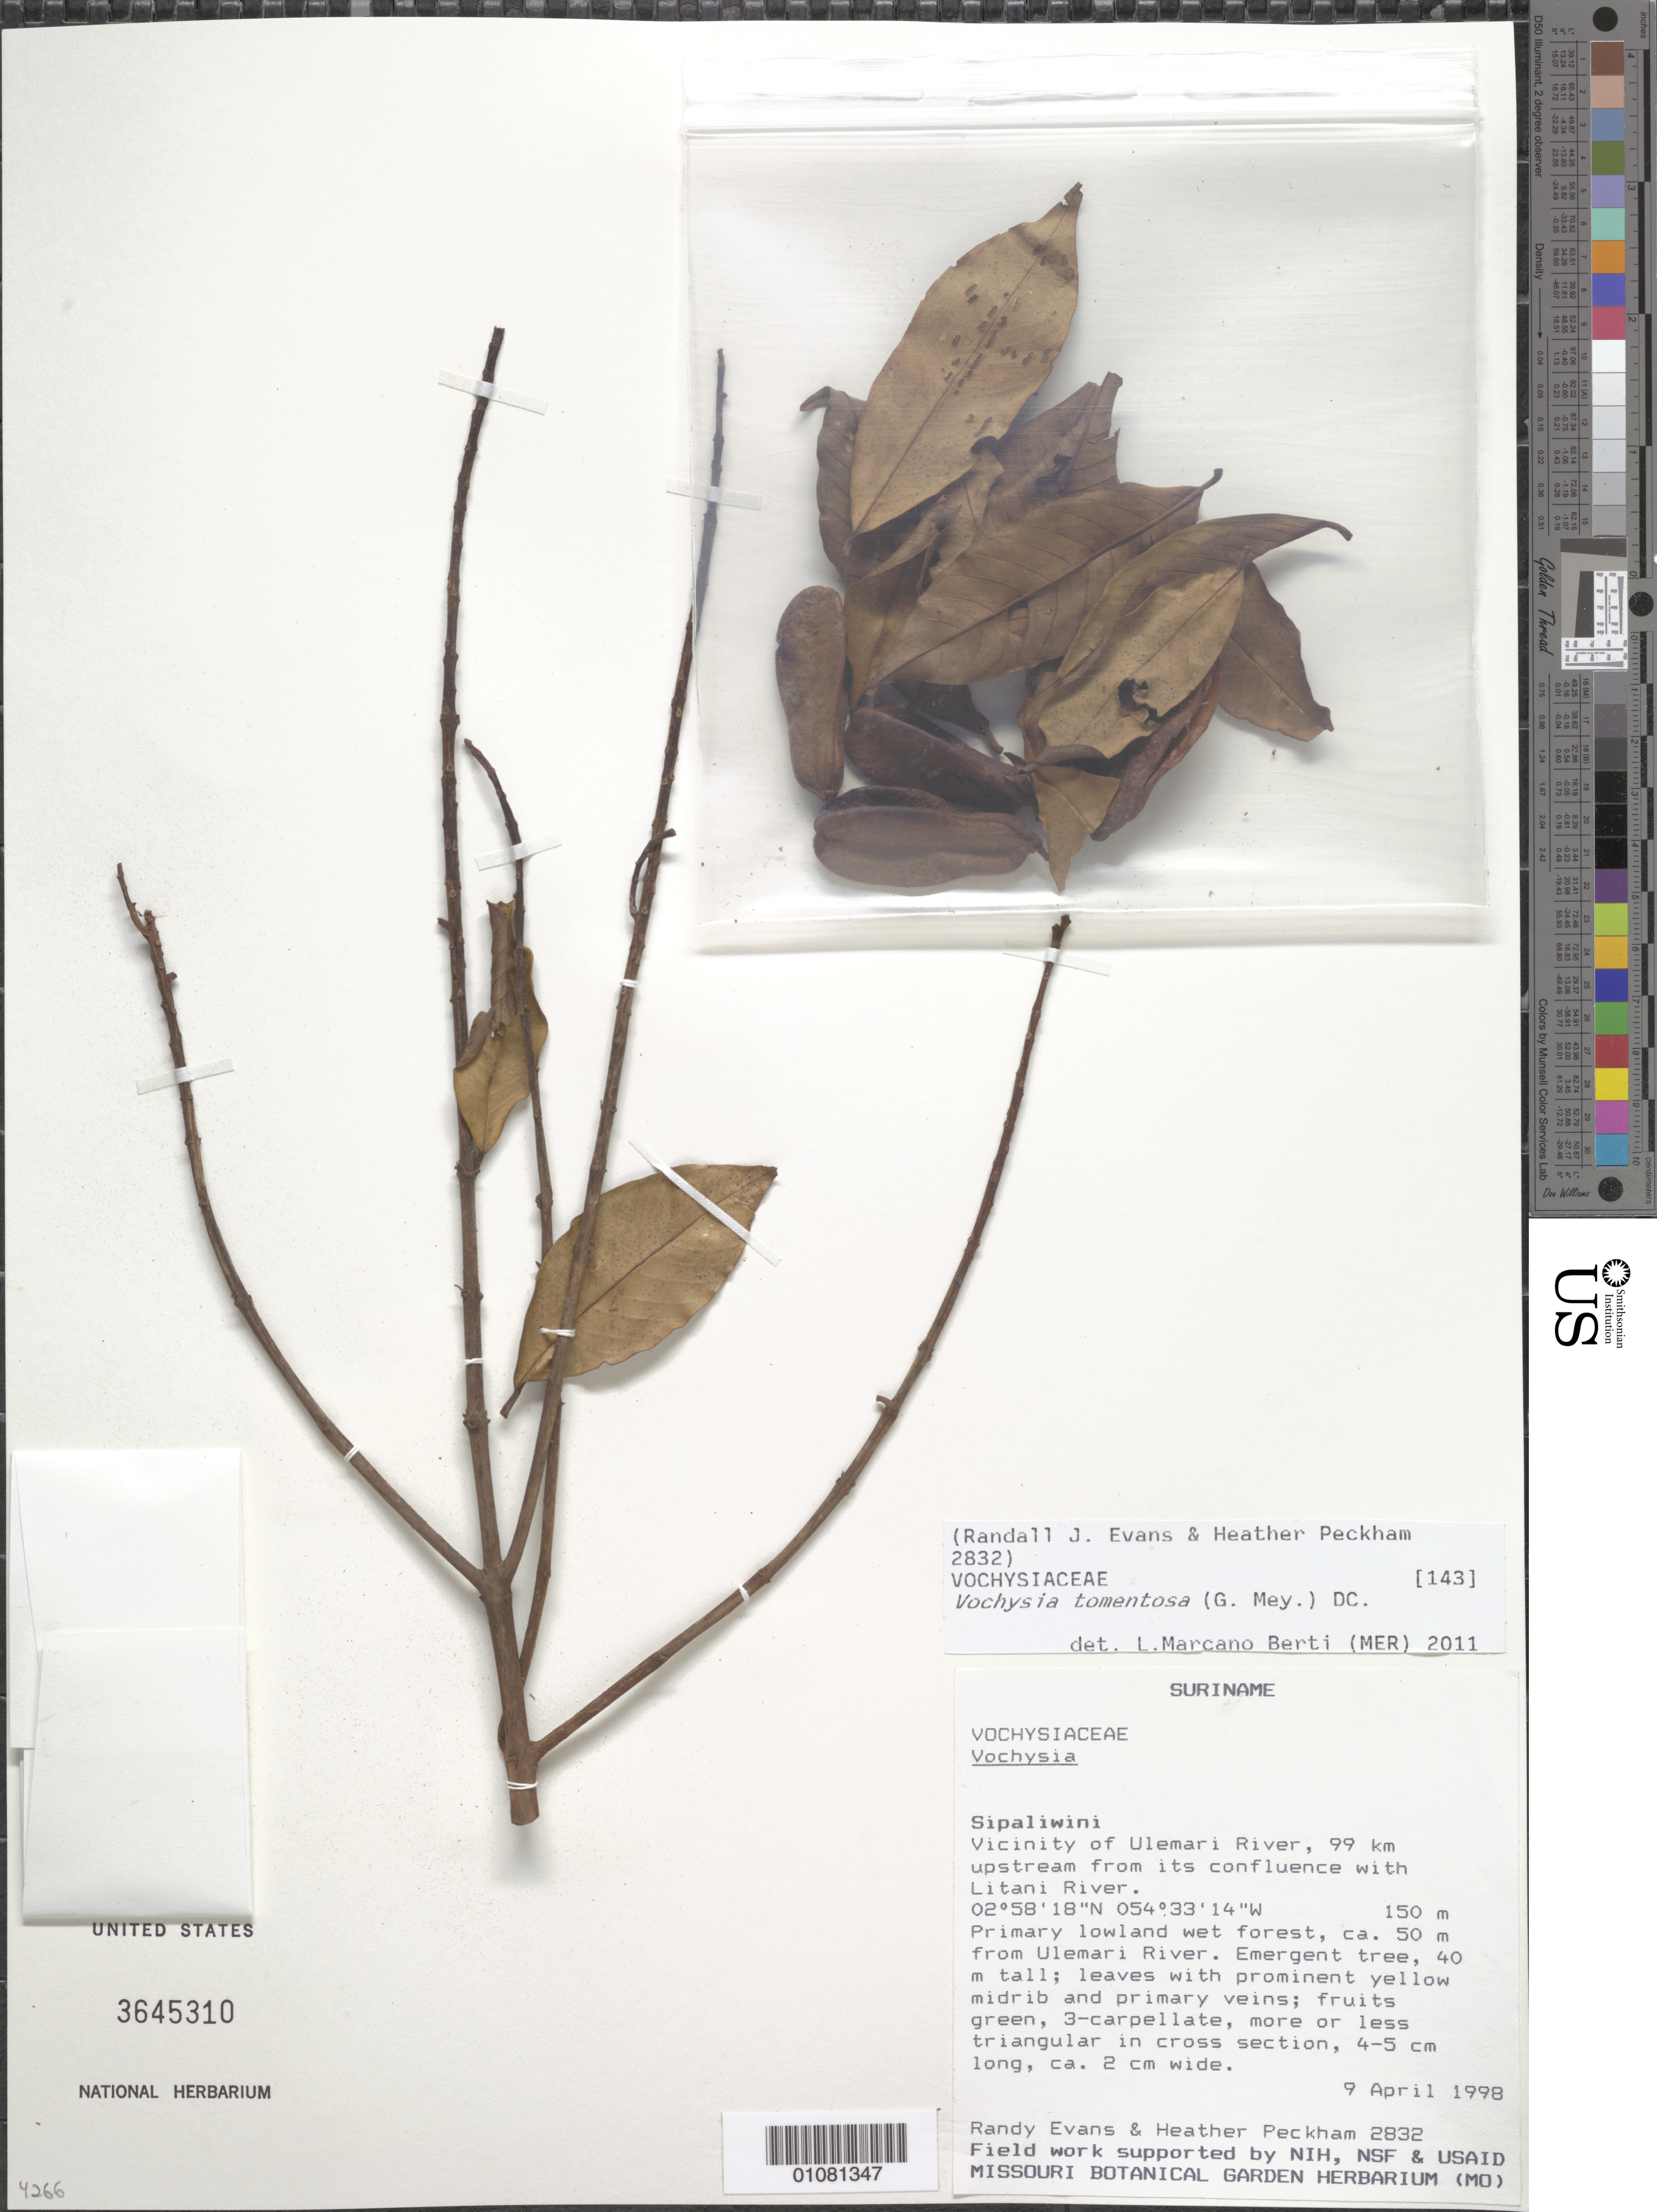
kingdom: Plantae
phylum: Tracheophyta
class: Magnoliopsida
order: Myrtales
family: Vochysiaceae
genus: Vochysia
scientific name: Vochysia tomentosa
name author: (G. Mey.) DC.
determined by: Marcano-Berti, L.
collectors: R. Evans & H. Peckham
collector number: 2832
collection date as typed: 9-Apr-98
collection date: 1998-04-09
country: Suriname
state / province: Sipaliwini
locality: Ulemari R. vic., 99 km upstream from its confluence with Litani River; ca. 50m from Ulemari River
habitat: Primary lowland wet forest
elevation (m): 150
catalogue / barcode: US 3645310